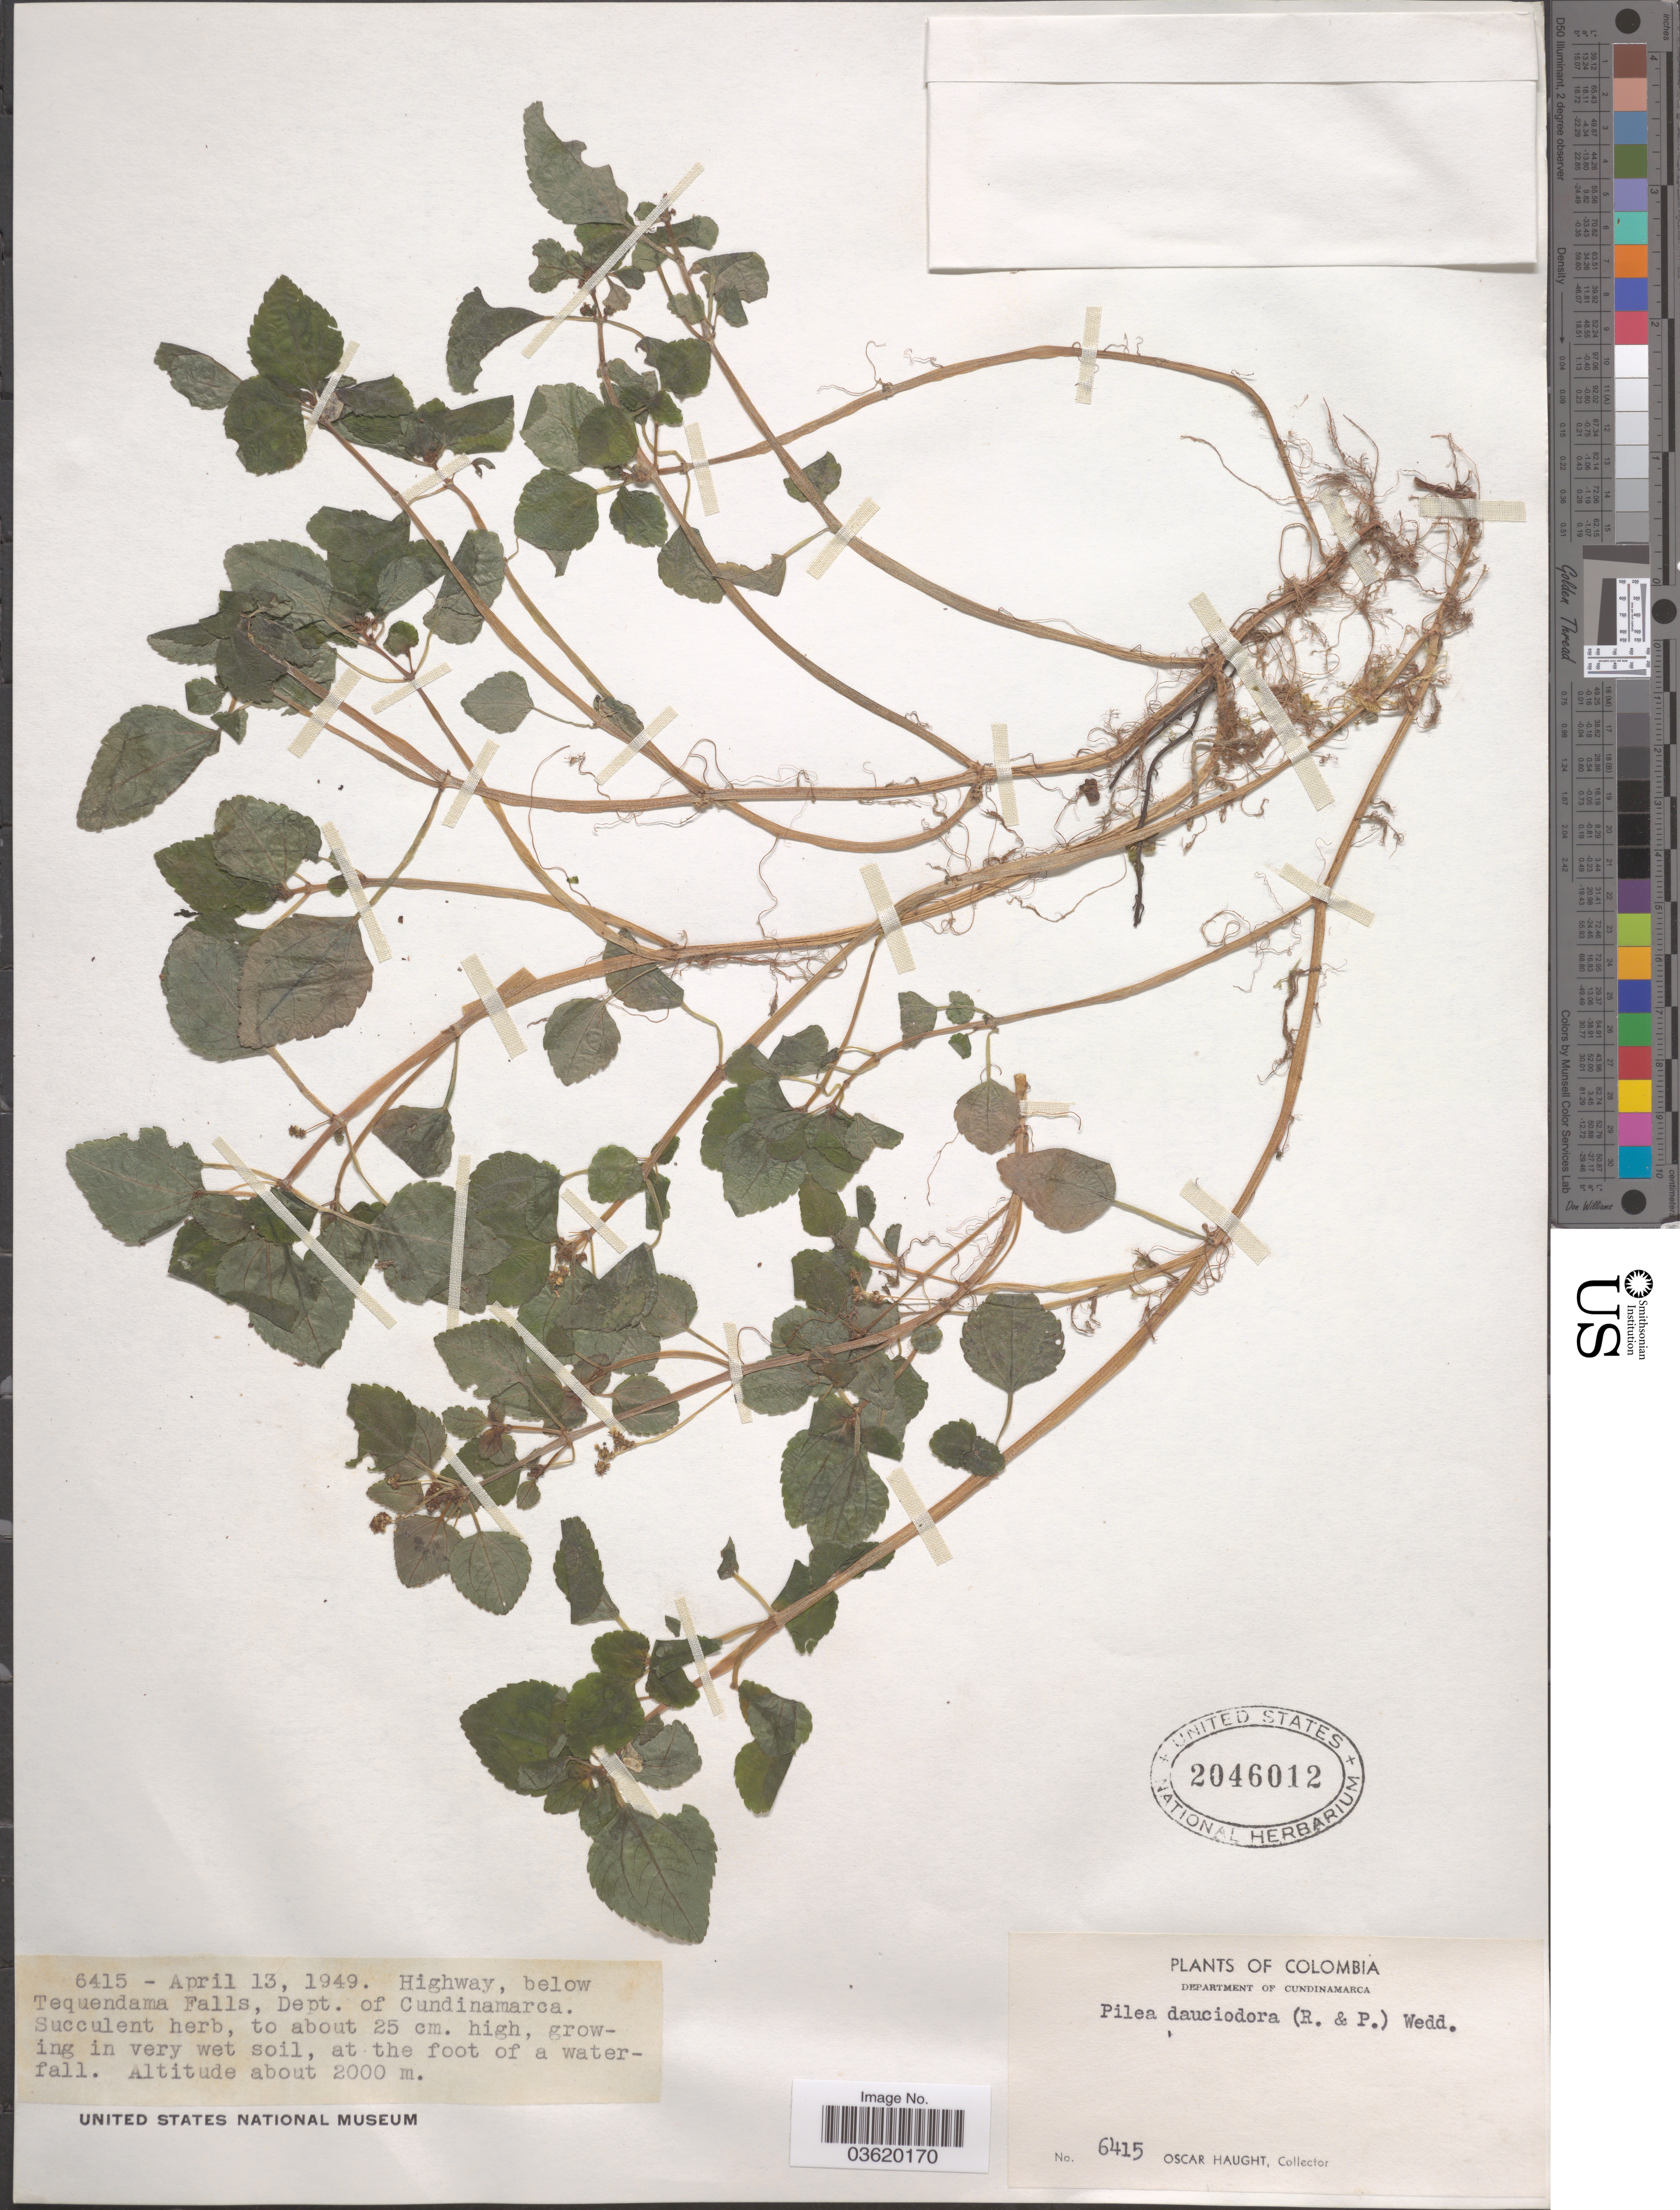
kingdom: Plantae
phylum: Tracheophyta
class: Magnoliopsida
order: Rosales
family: Urticaceae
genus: Pilea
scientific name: Pilea dauciodora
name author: Pav. ex Wedd.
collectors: O. Haught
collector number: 6415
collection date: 1949-04-13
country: Colombia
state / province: Cundinamarca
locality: Highway, below Tequendama Falls, Department of Cundinamarca.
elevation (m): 2000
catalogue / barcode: US 2046012